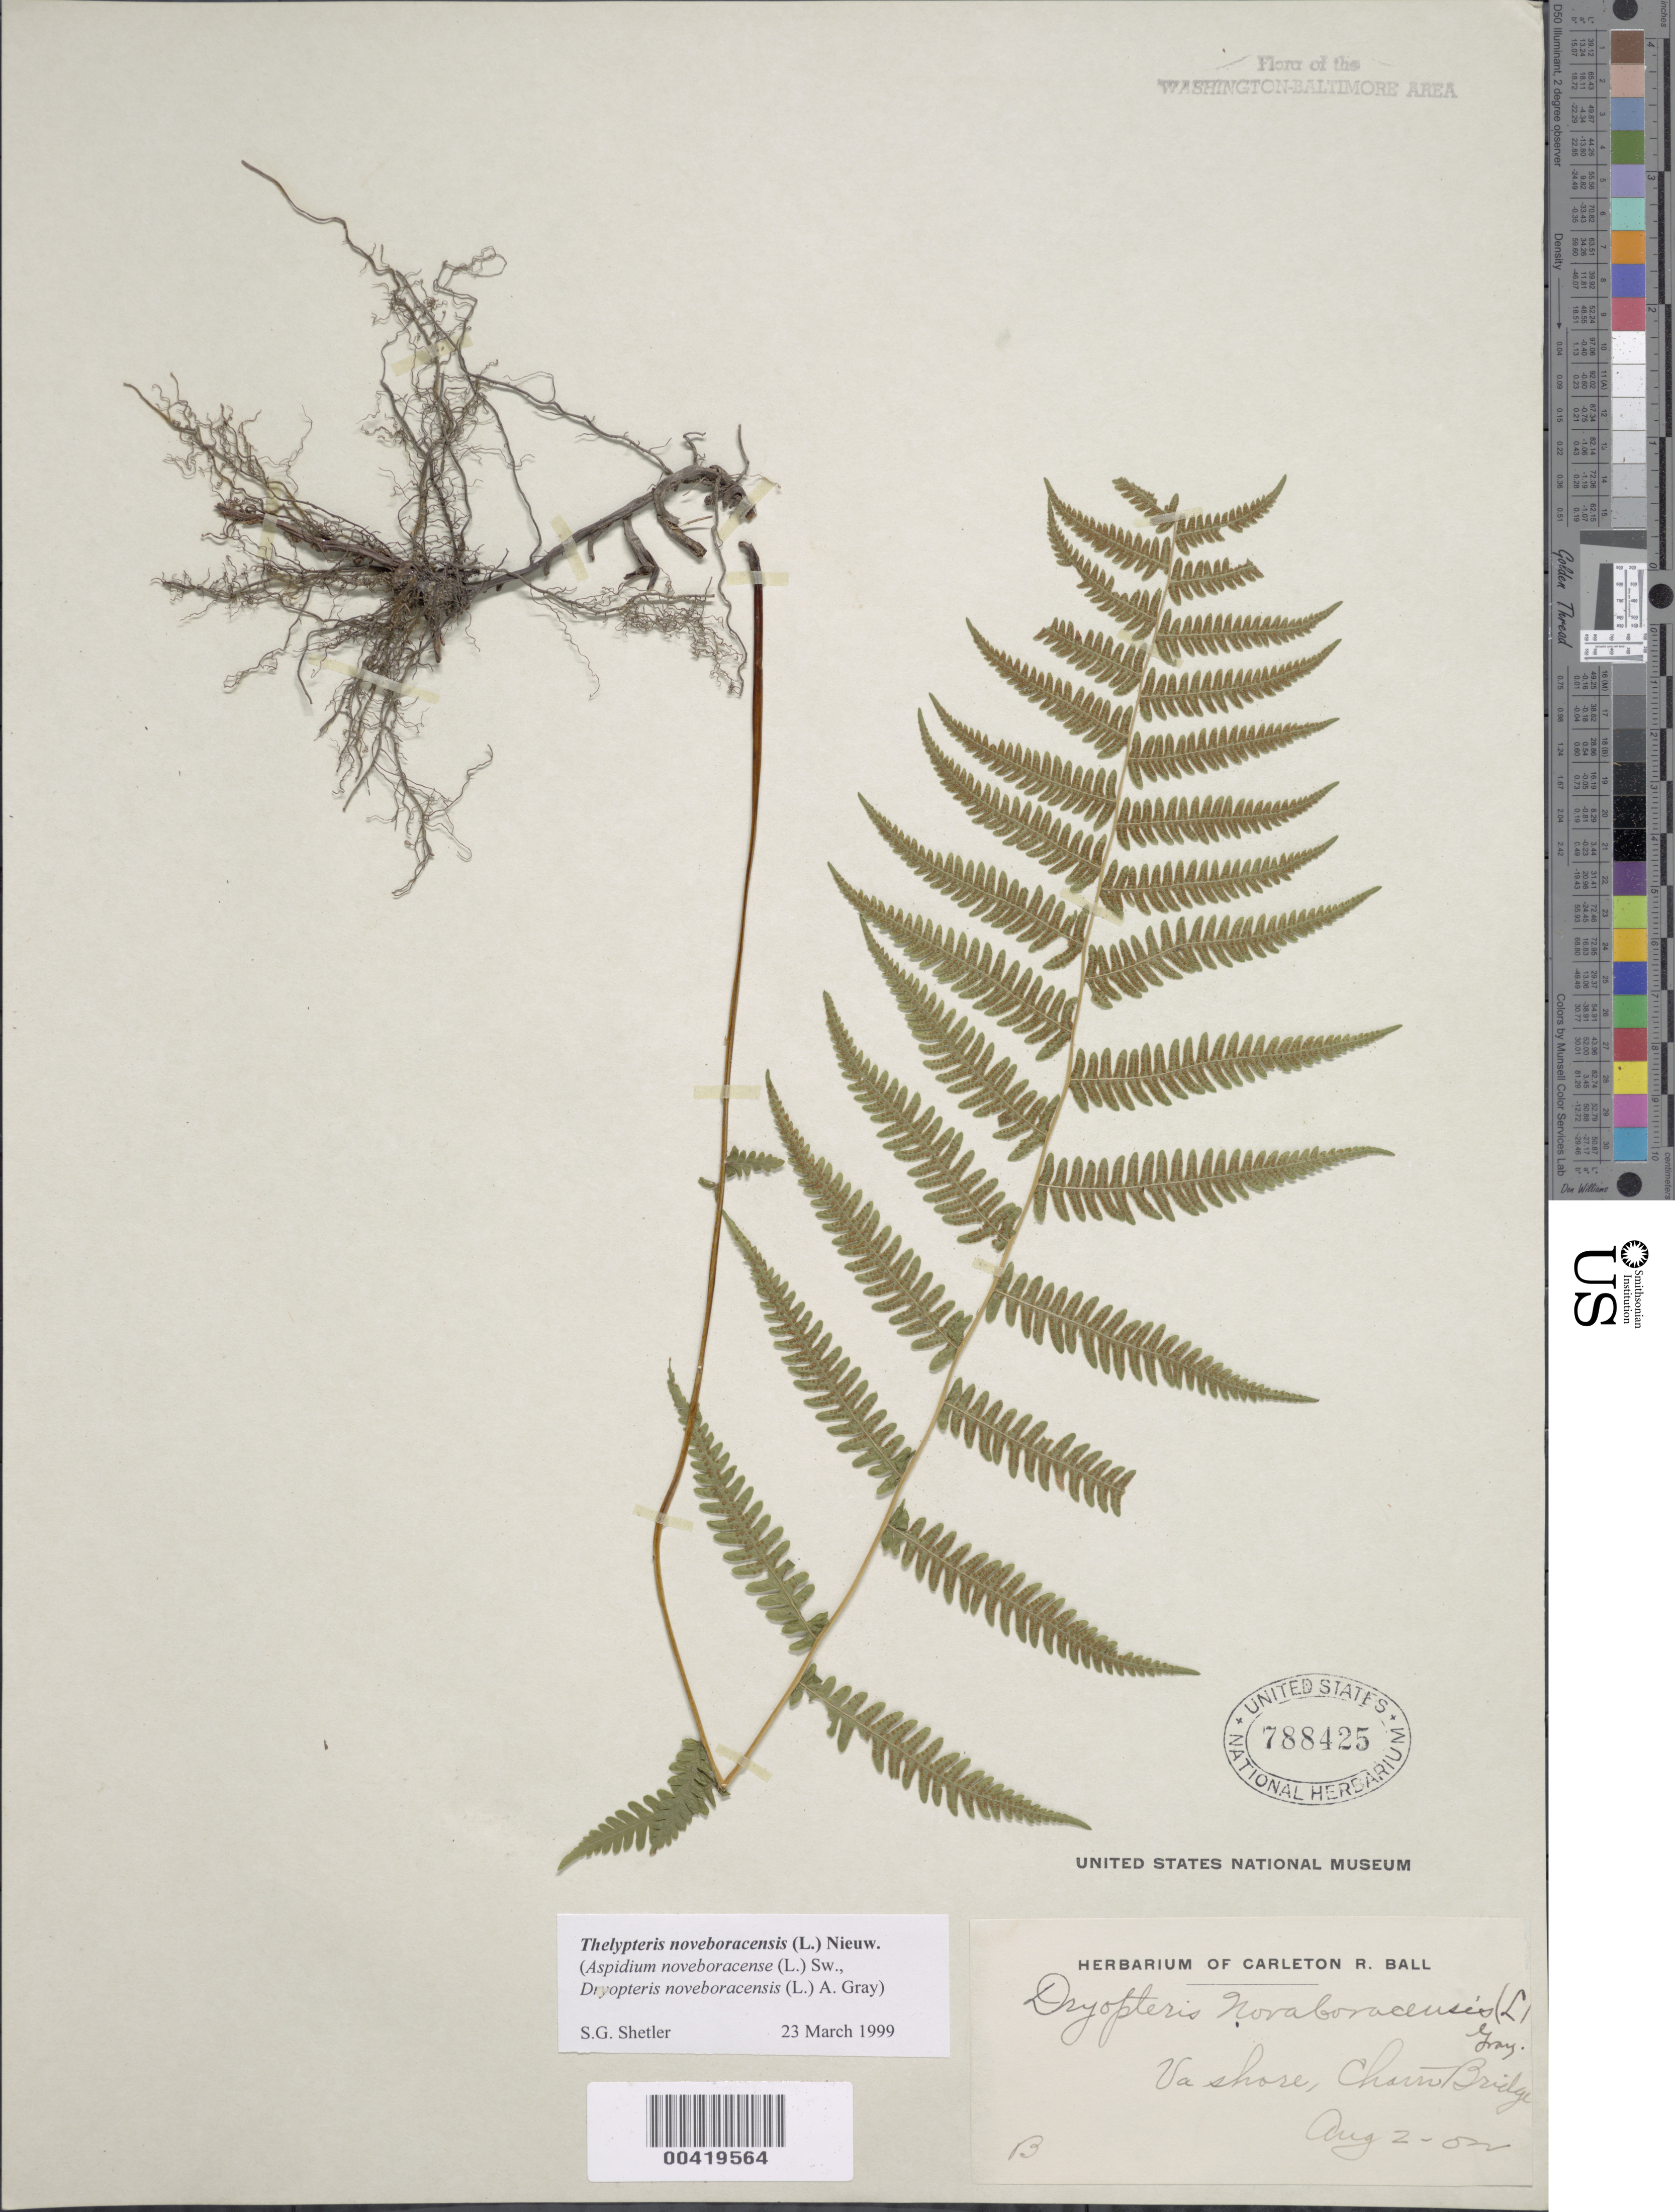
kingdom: Plantae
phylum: Tracheophyta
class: Polypodiopsida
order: Polypodiales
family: Thelypteridaceae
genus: Parathelypteris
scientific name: Parathelypteris noveboracensis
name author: (L.) Ching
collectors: C. R. Ball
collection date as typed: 02 Aug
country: United States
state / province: Virginia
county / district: Fairfax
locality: Chain Bridge C. and O. Canal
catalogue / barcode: US 788425